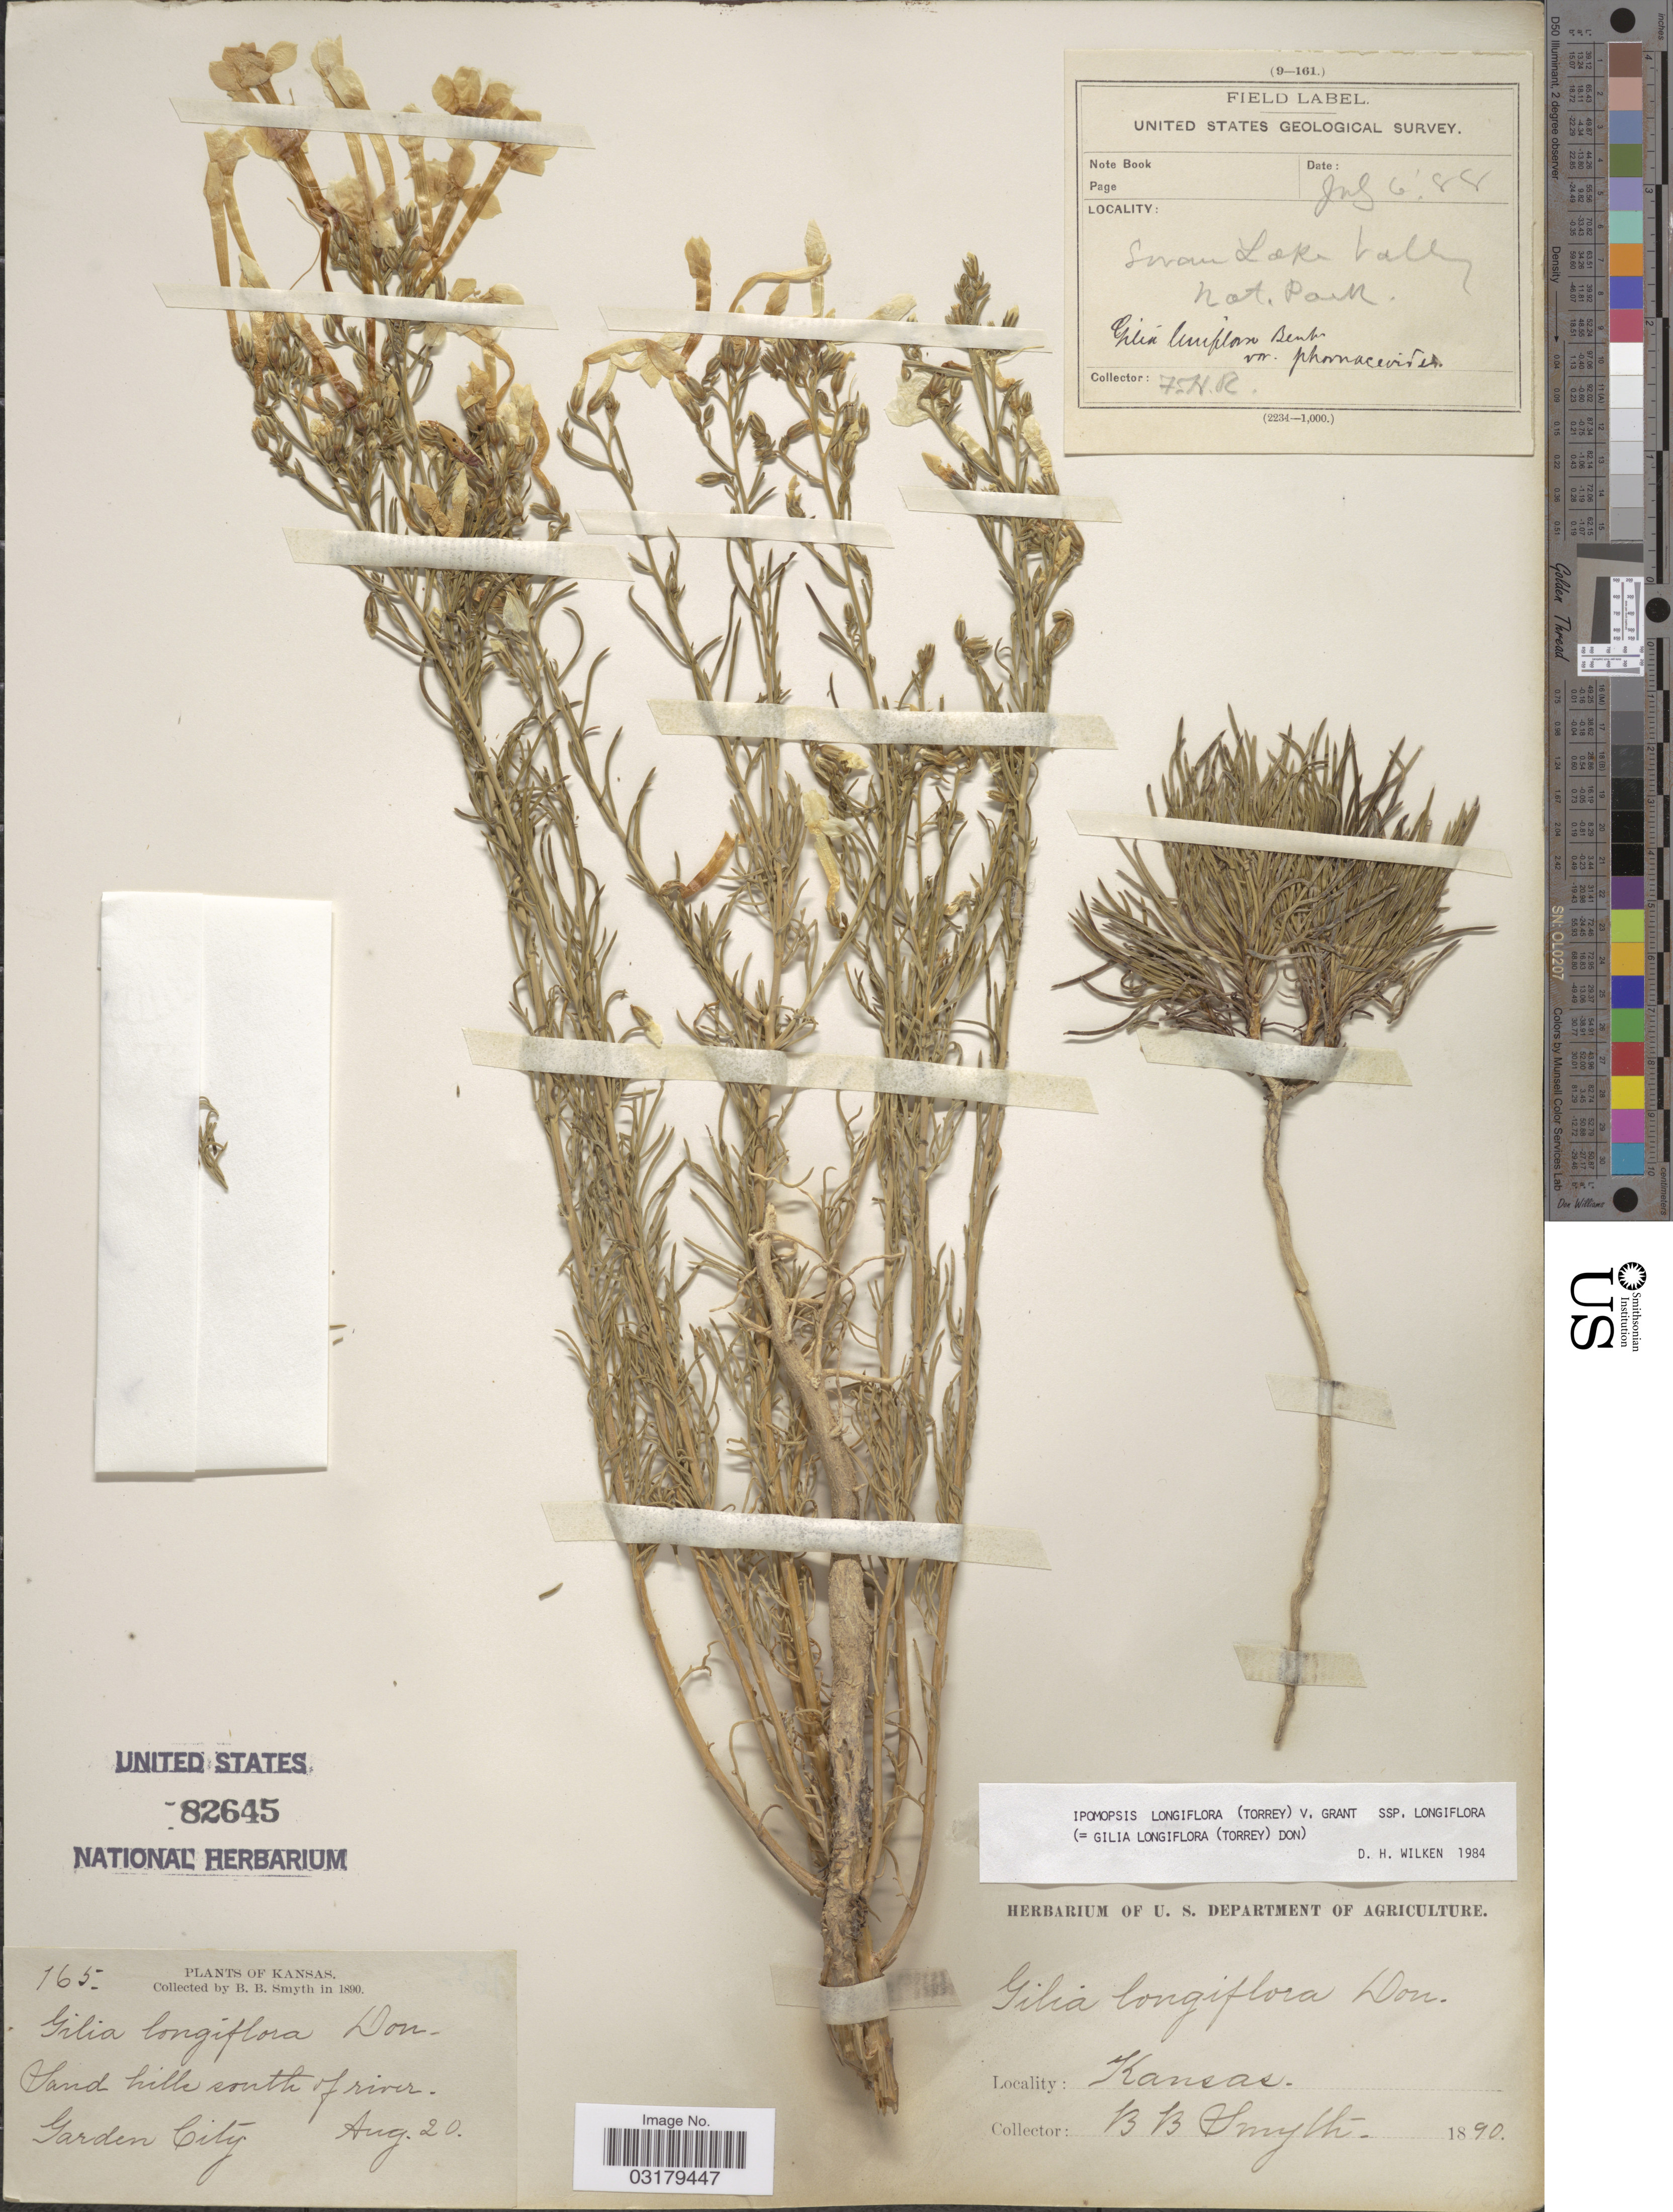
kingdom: Plantae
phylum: Tracheophyta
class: Magnoliopsida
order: Ericales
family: Polemoniaceae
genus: Ipomopsis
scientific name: Ipomopsis longiflora subsp. longiflora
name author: (Torr.) V.E. Grant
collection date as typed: Transcribed d/m/y: 6/7/88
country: United States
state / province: Oregon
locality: Swan Lake Valley Nat. Park.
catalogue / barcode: US 82645-2